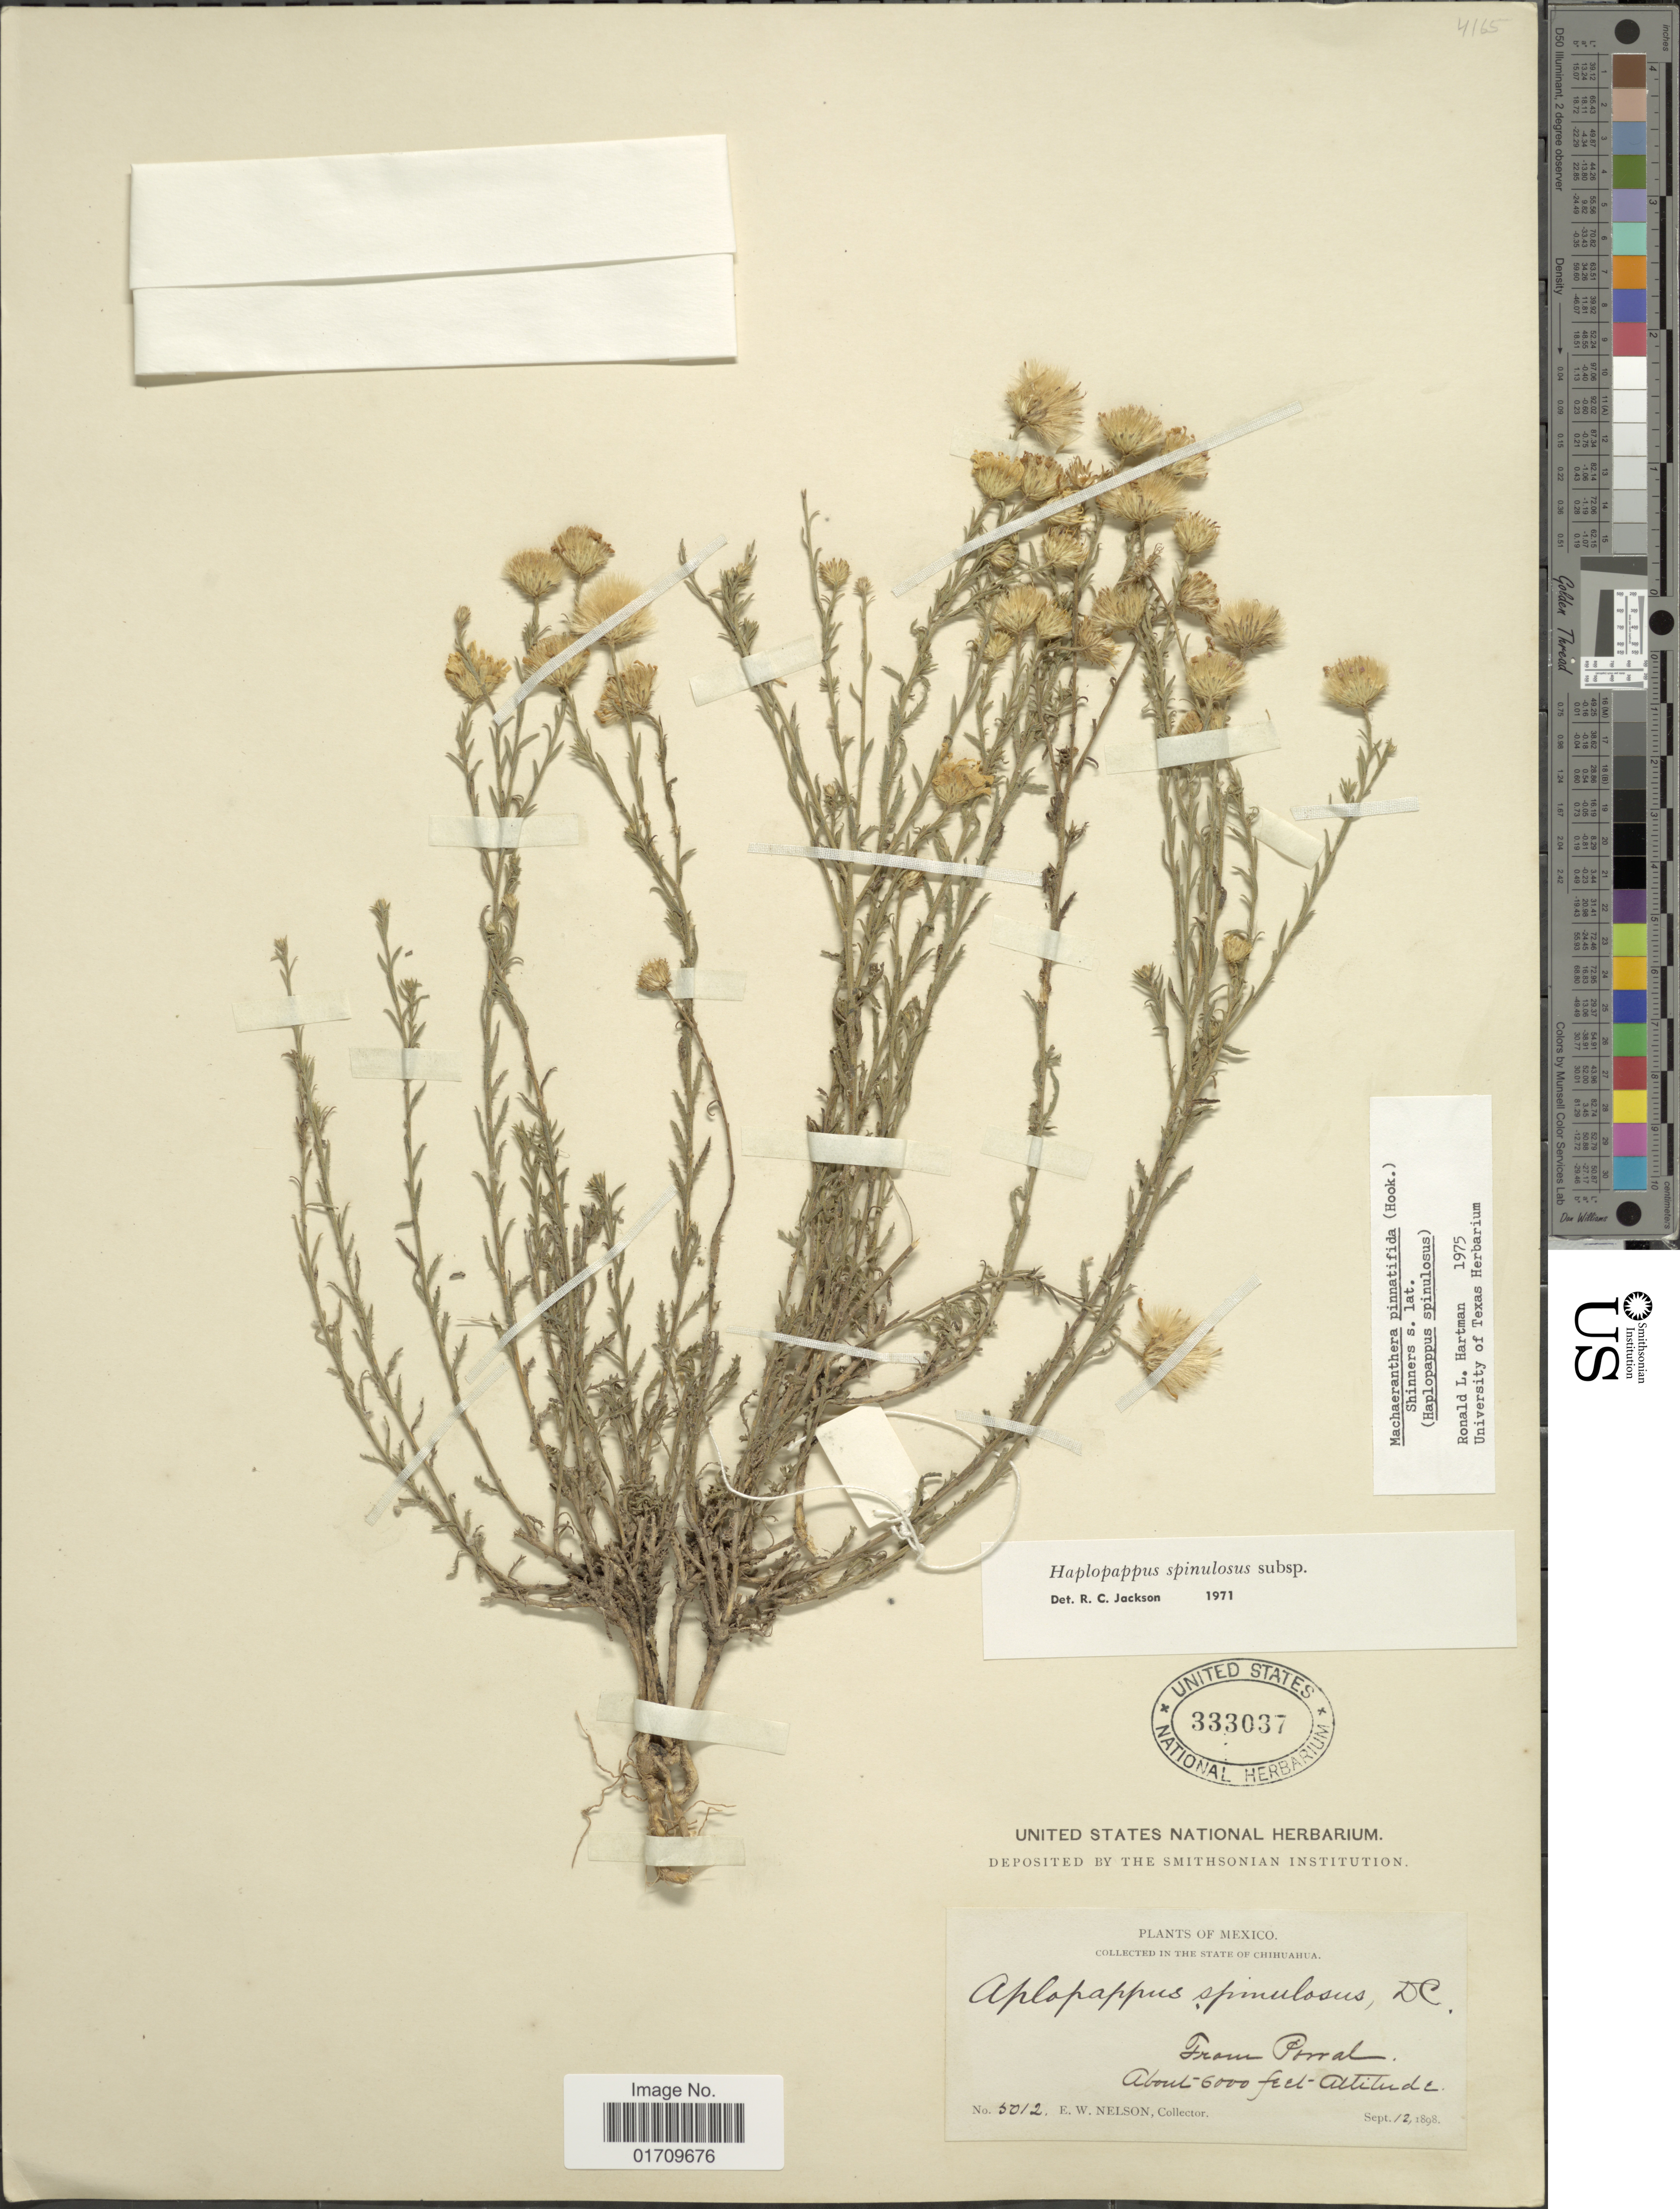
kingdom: Plantae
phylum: Tracheophyta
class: Magnoliopsida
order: Asterales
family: Asteraceae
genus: Machaeranthera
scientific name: Machaeranthera pinnatifida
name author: (Hook.) Shinners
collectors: E. W. Nelson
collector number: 5012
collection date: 1898-09-12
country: Mexico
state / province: Chihuahua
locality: From Porral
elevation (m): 1829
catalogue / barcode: US 333037